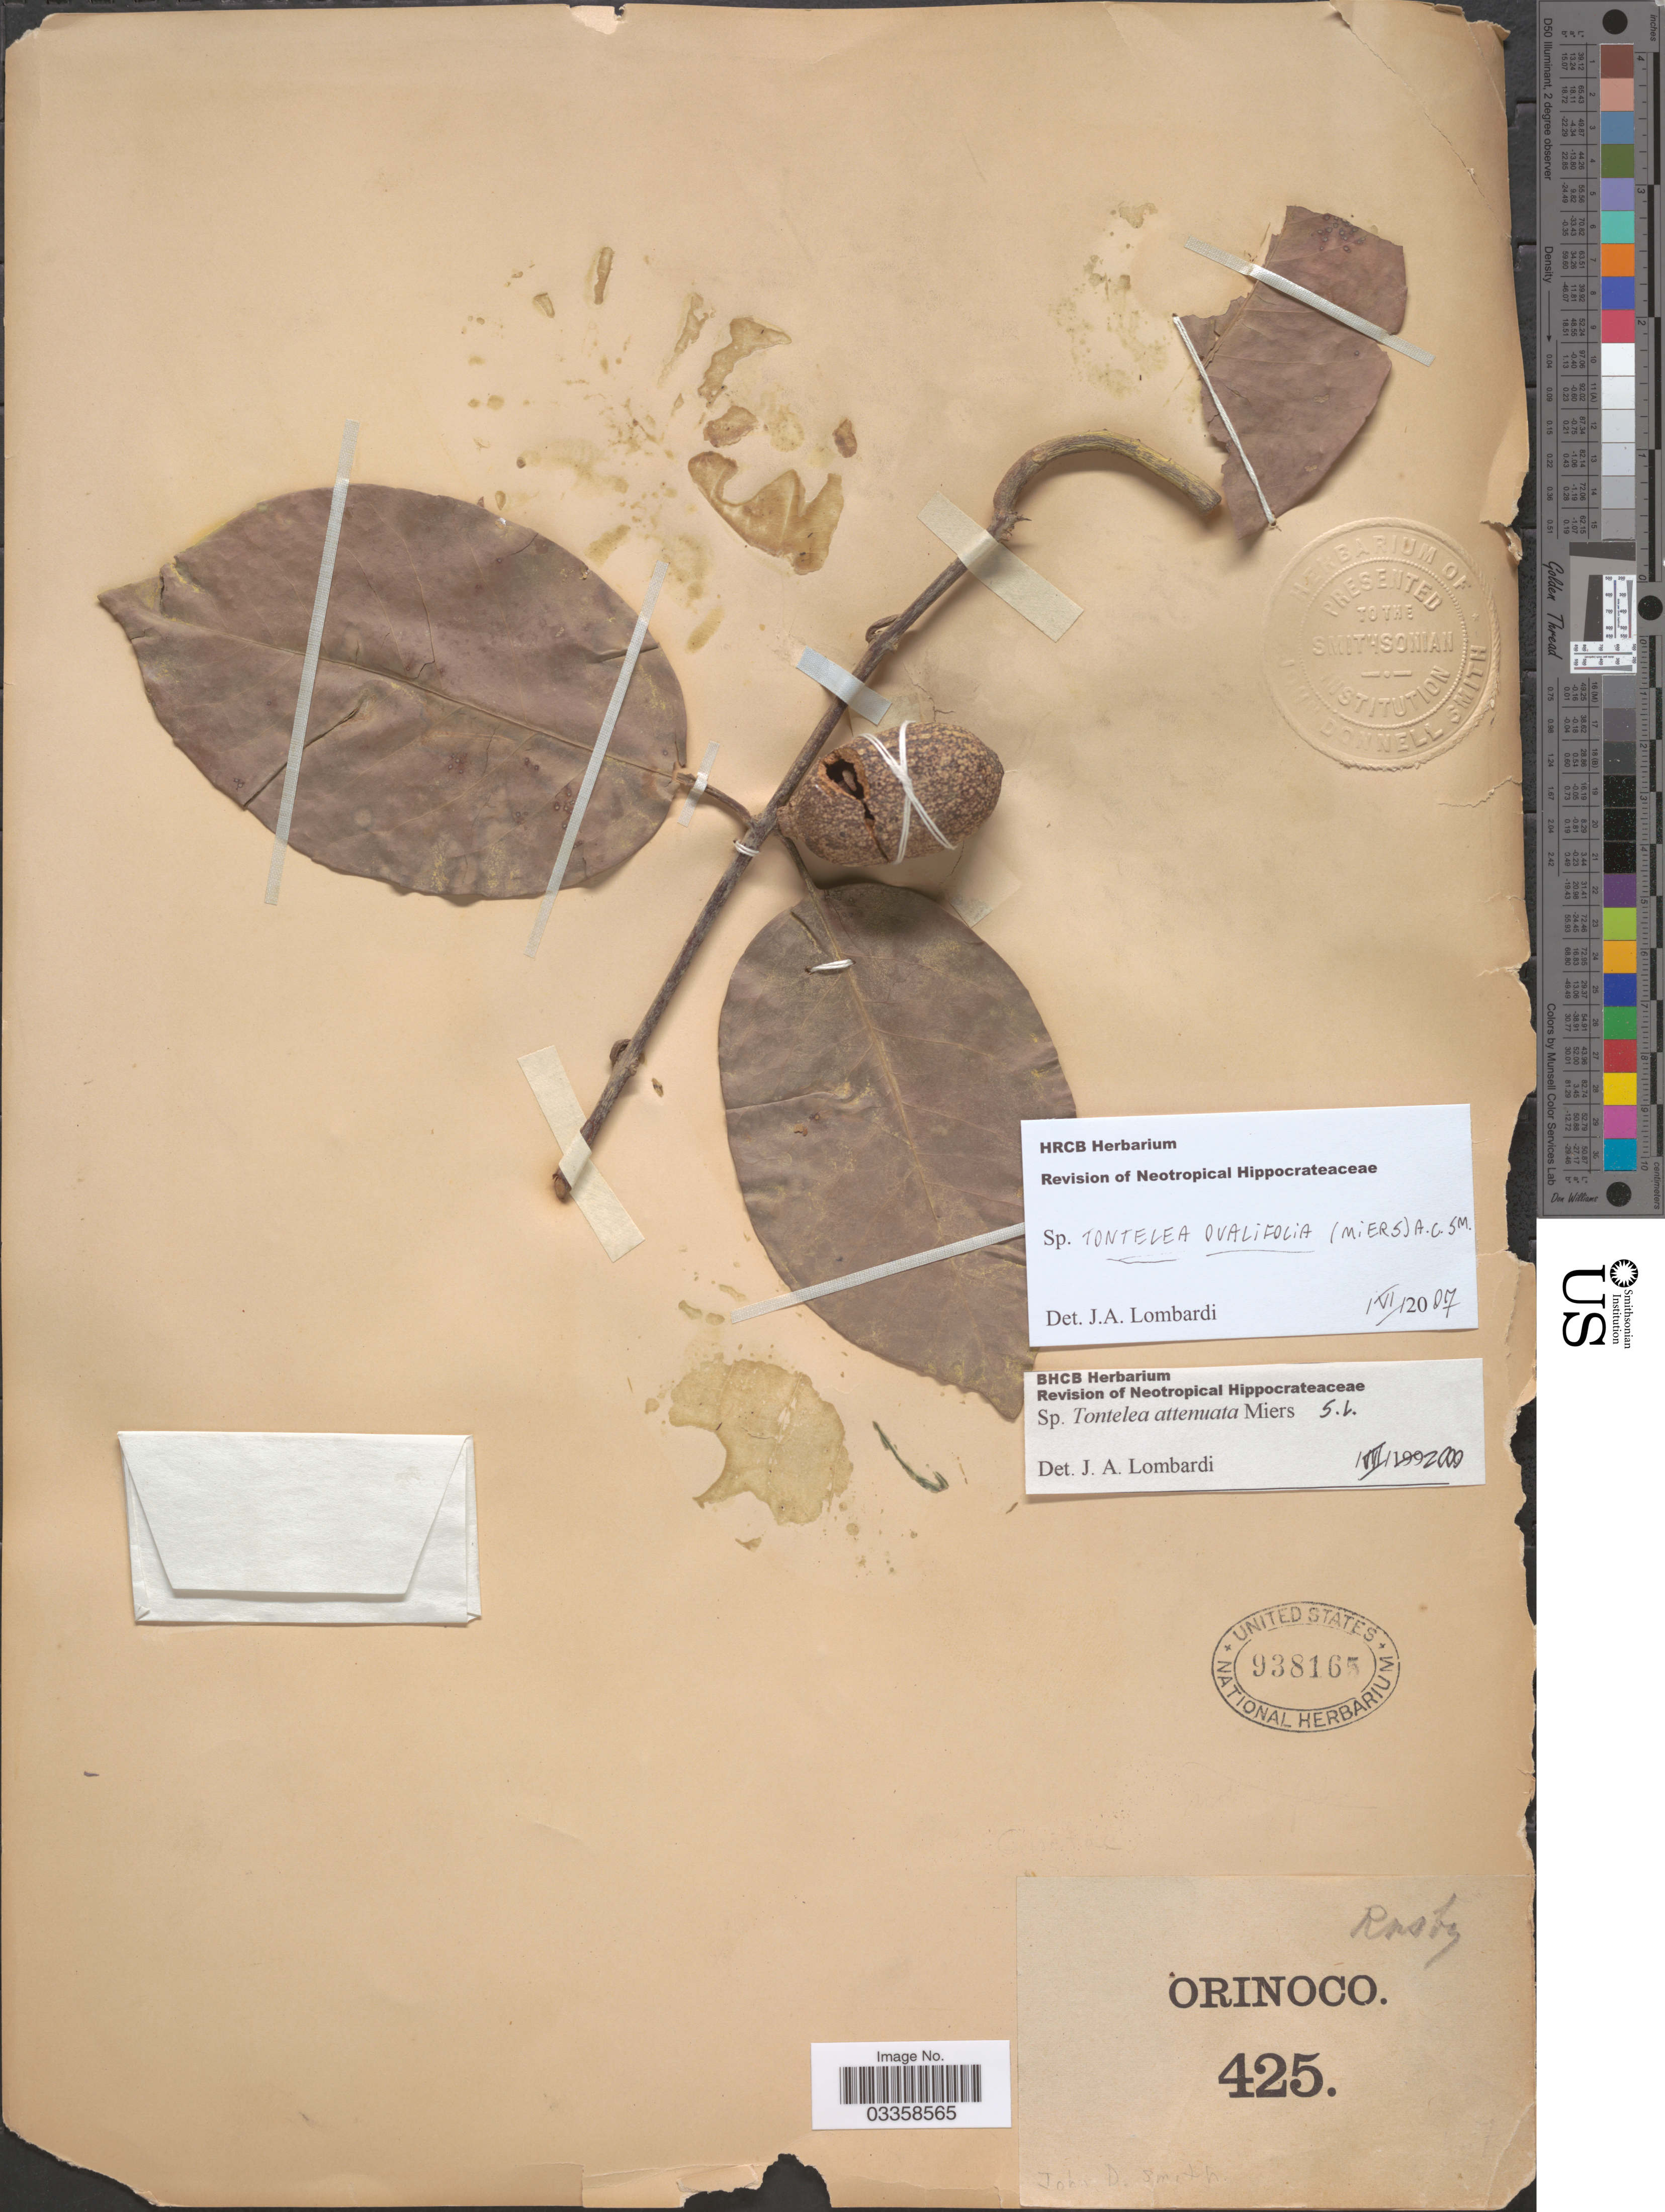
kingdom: Plantae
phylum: Tracheophyta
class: Magnoliopsida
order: Celastrales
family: Celastraceae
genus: Tontelea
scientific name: Tontelea ovalifolia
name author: (Miers) A.C. Sm.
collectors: H. H. Rusby & R. Squires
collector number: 425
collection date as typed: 1896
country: Venezuela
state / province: Delta Amacuro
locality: Lower Orinoco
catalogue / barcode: US 938165